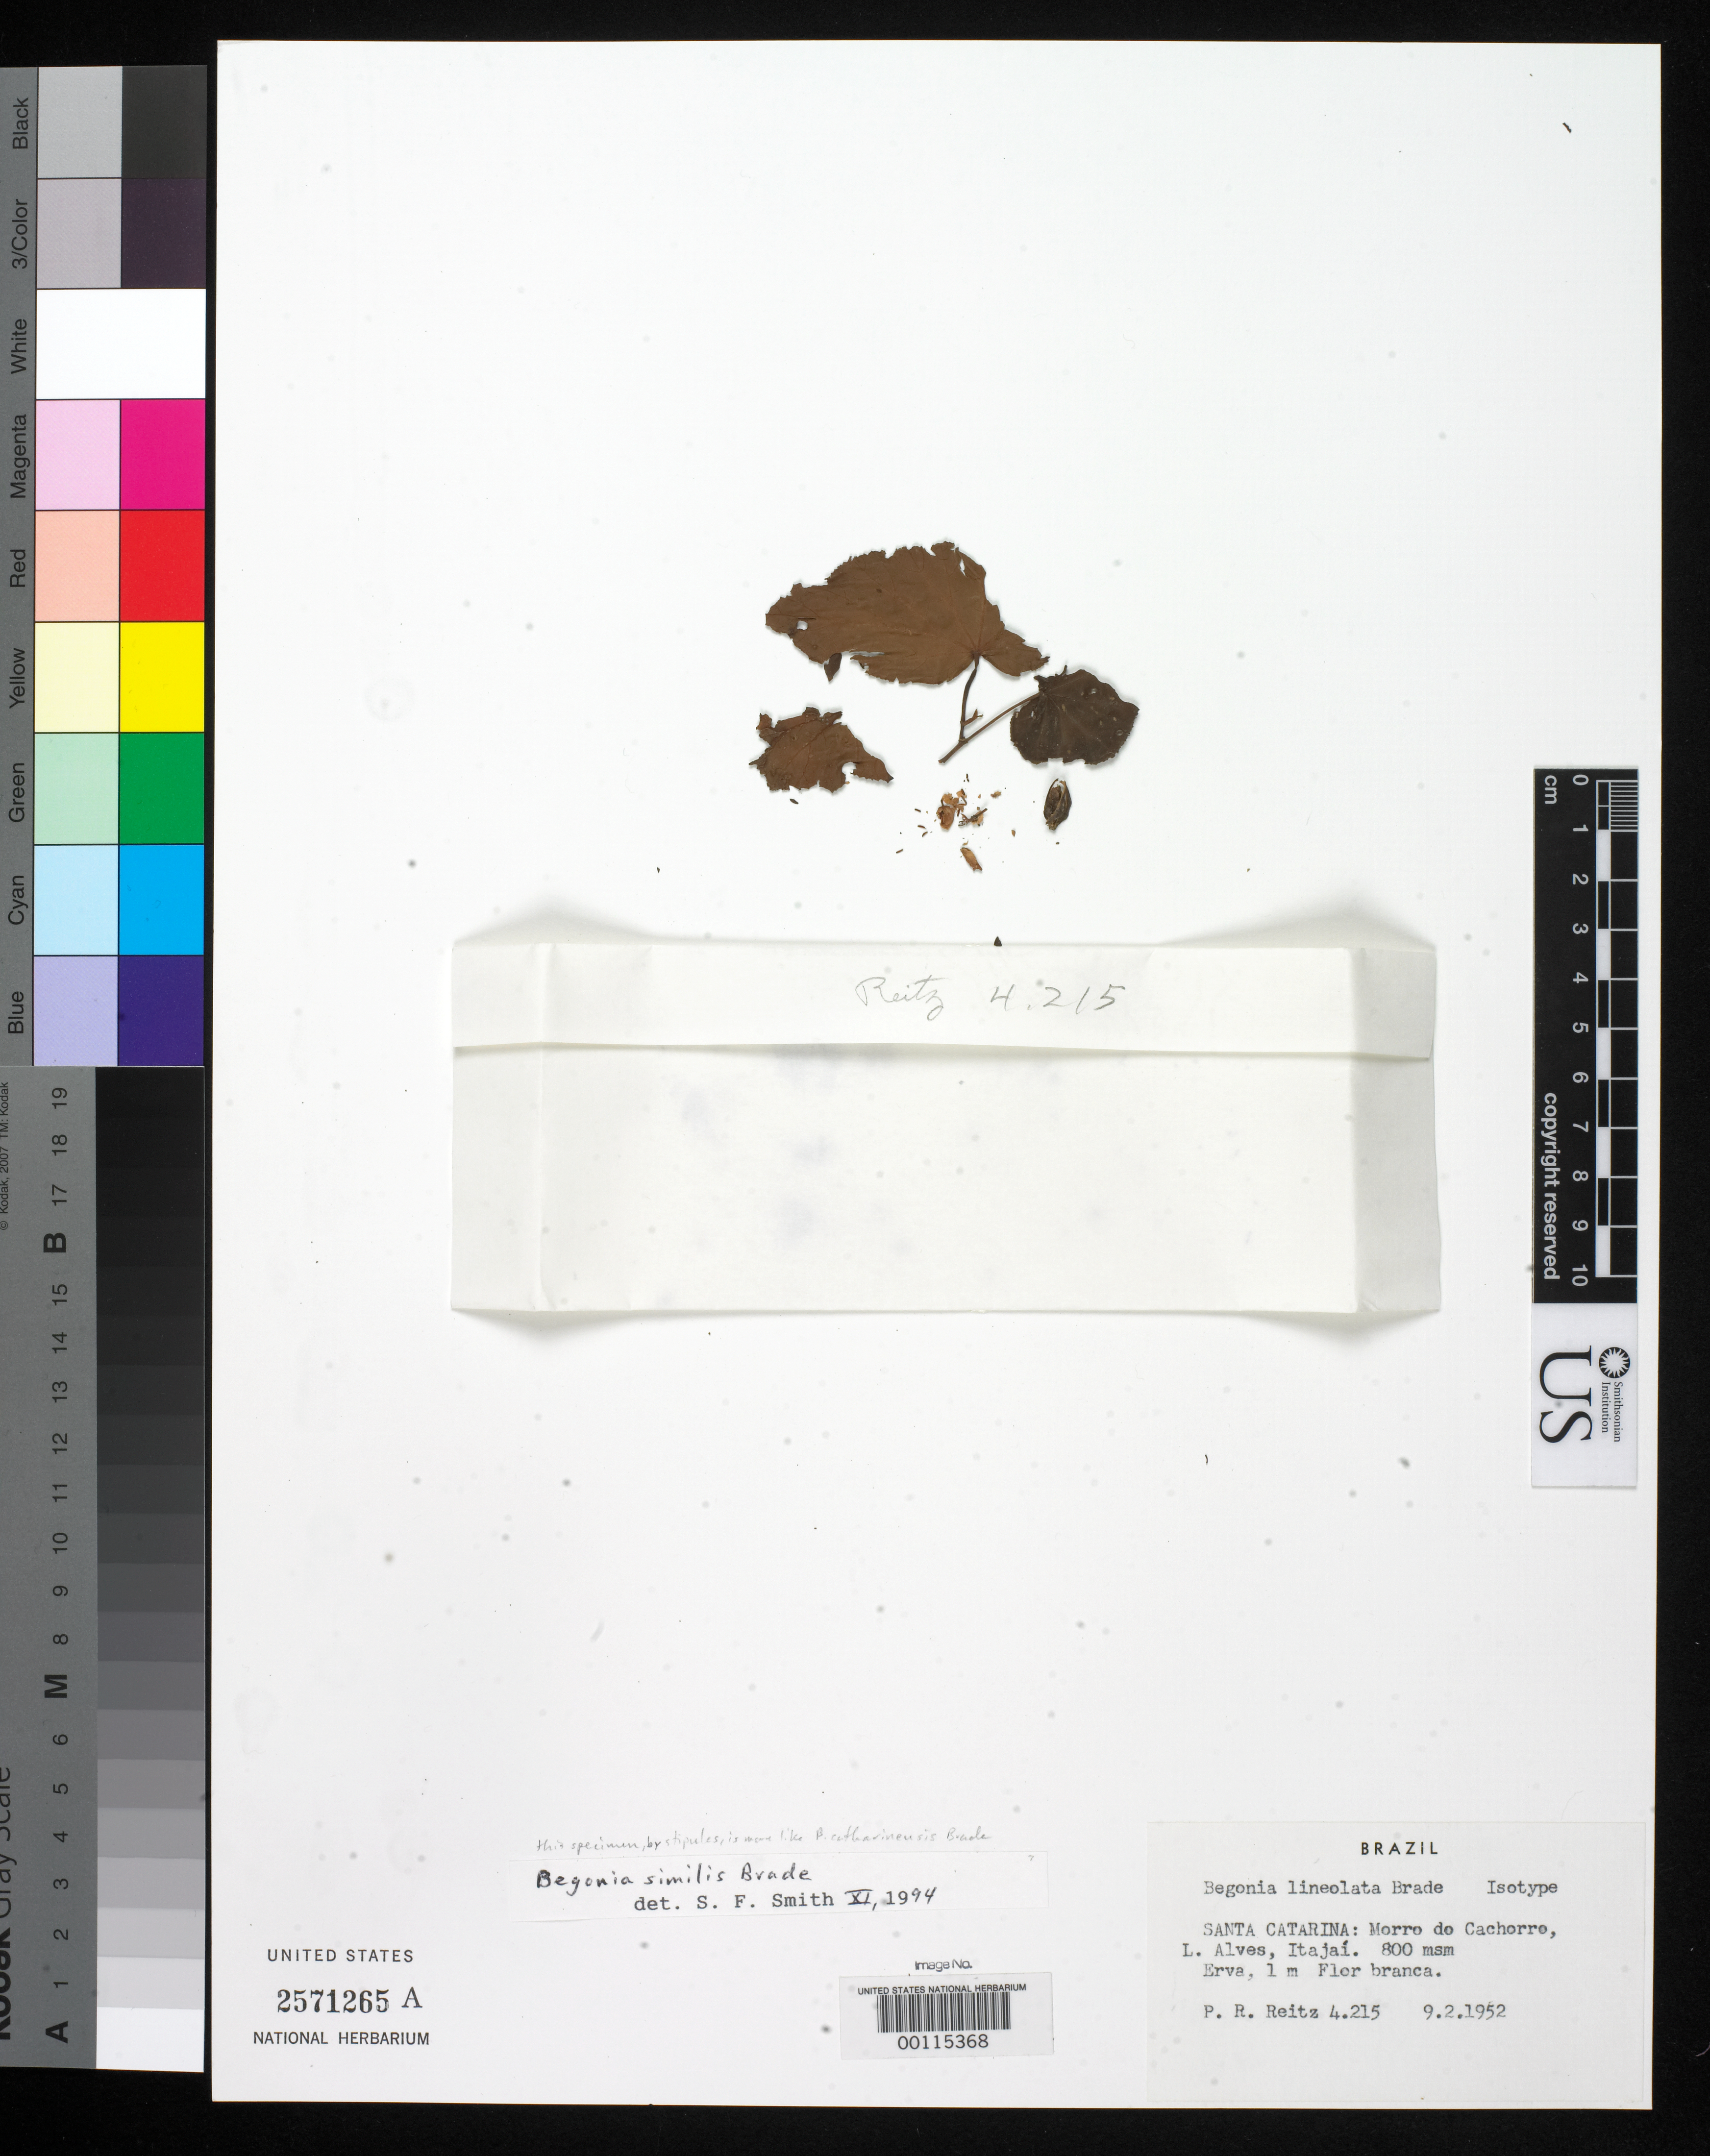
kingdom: Plantae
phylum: Tracheophyta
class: Magnoliopsida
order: Cucurbitales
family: Begoniaceae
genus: Begonia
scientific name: Begonia lineolata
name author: Brade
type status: Isotype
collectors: R. Reitz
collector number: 4215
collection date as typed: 09 Feb 1952 or 02 Sep 1952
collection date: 1952-02-09 or 1952-09-02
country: Brazil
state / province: Santa Catarina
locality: Morro do Cachorre, L. Alves, Itajai.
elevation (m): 800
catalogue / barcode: US 2571265A